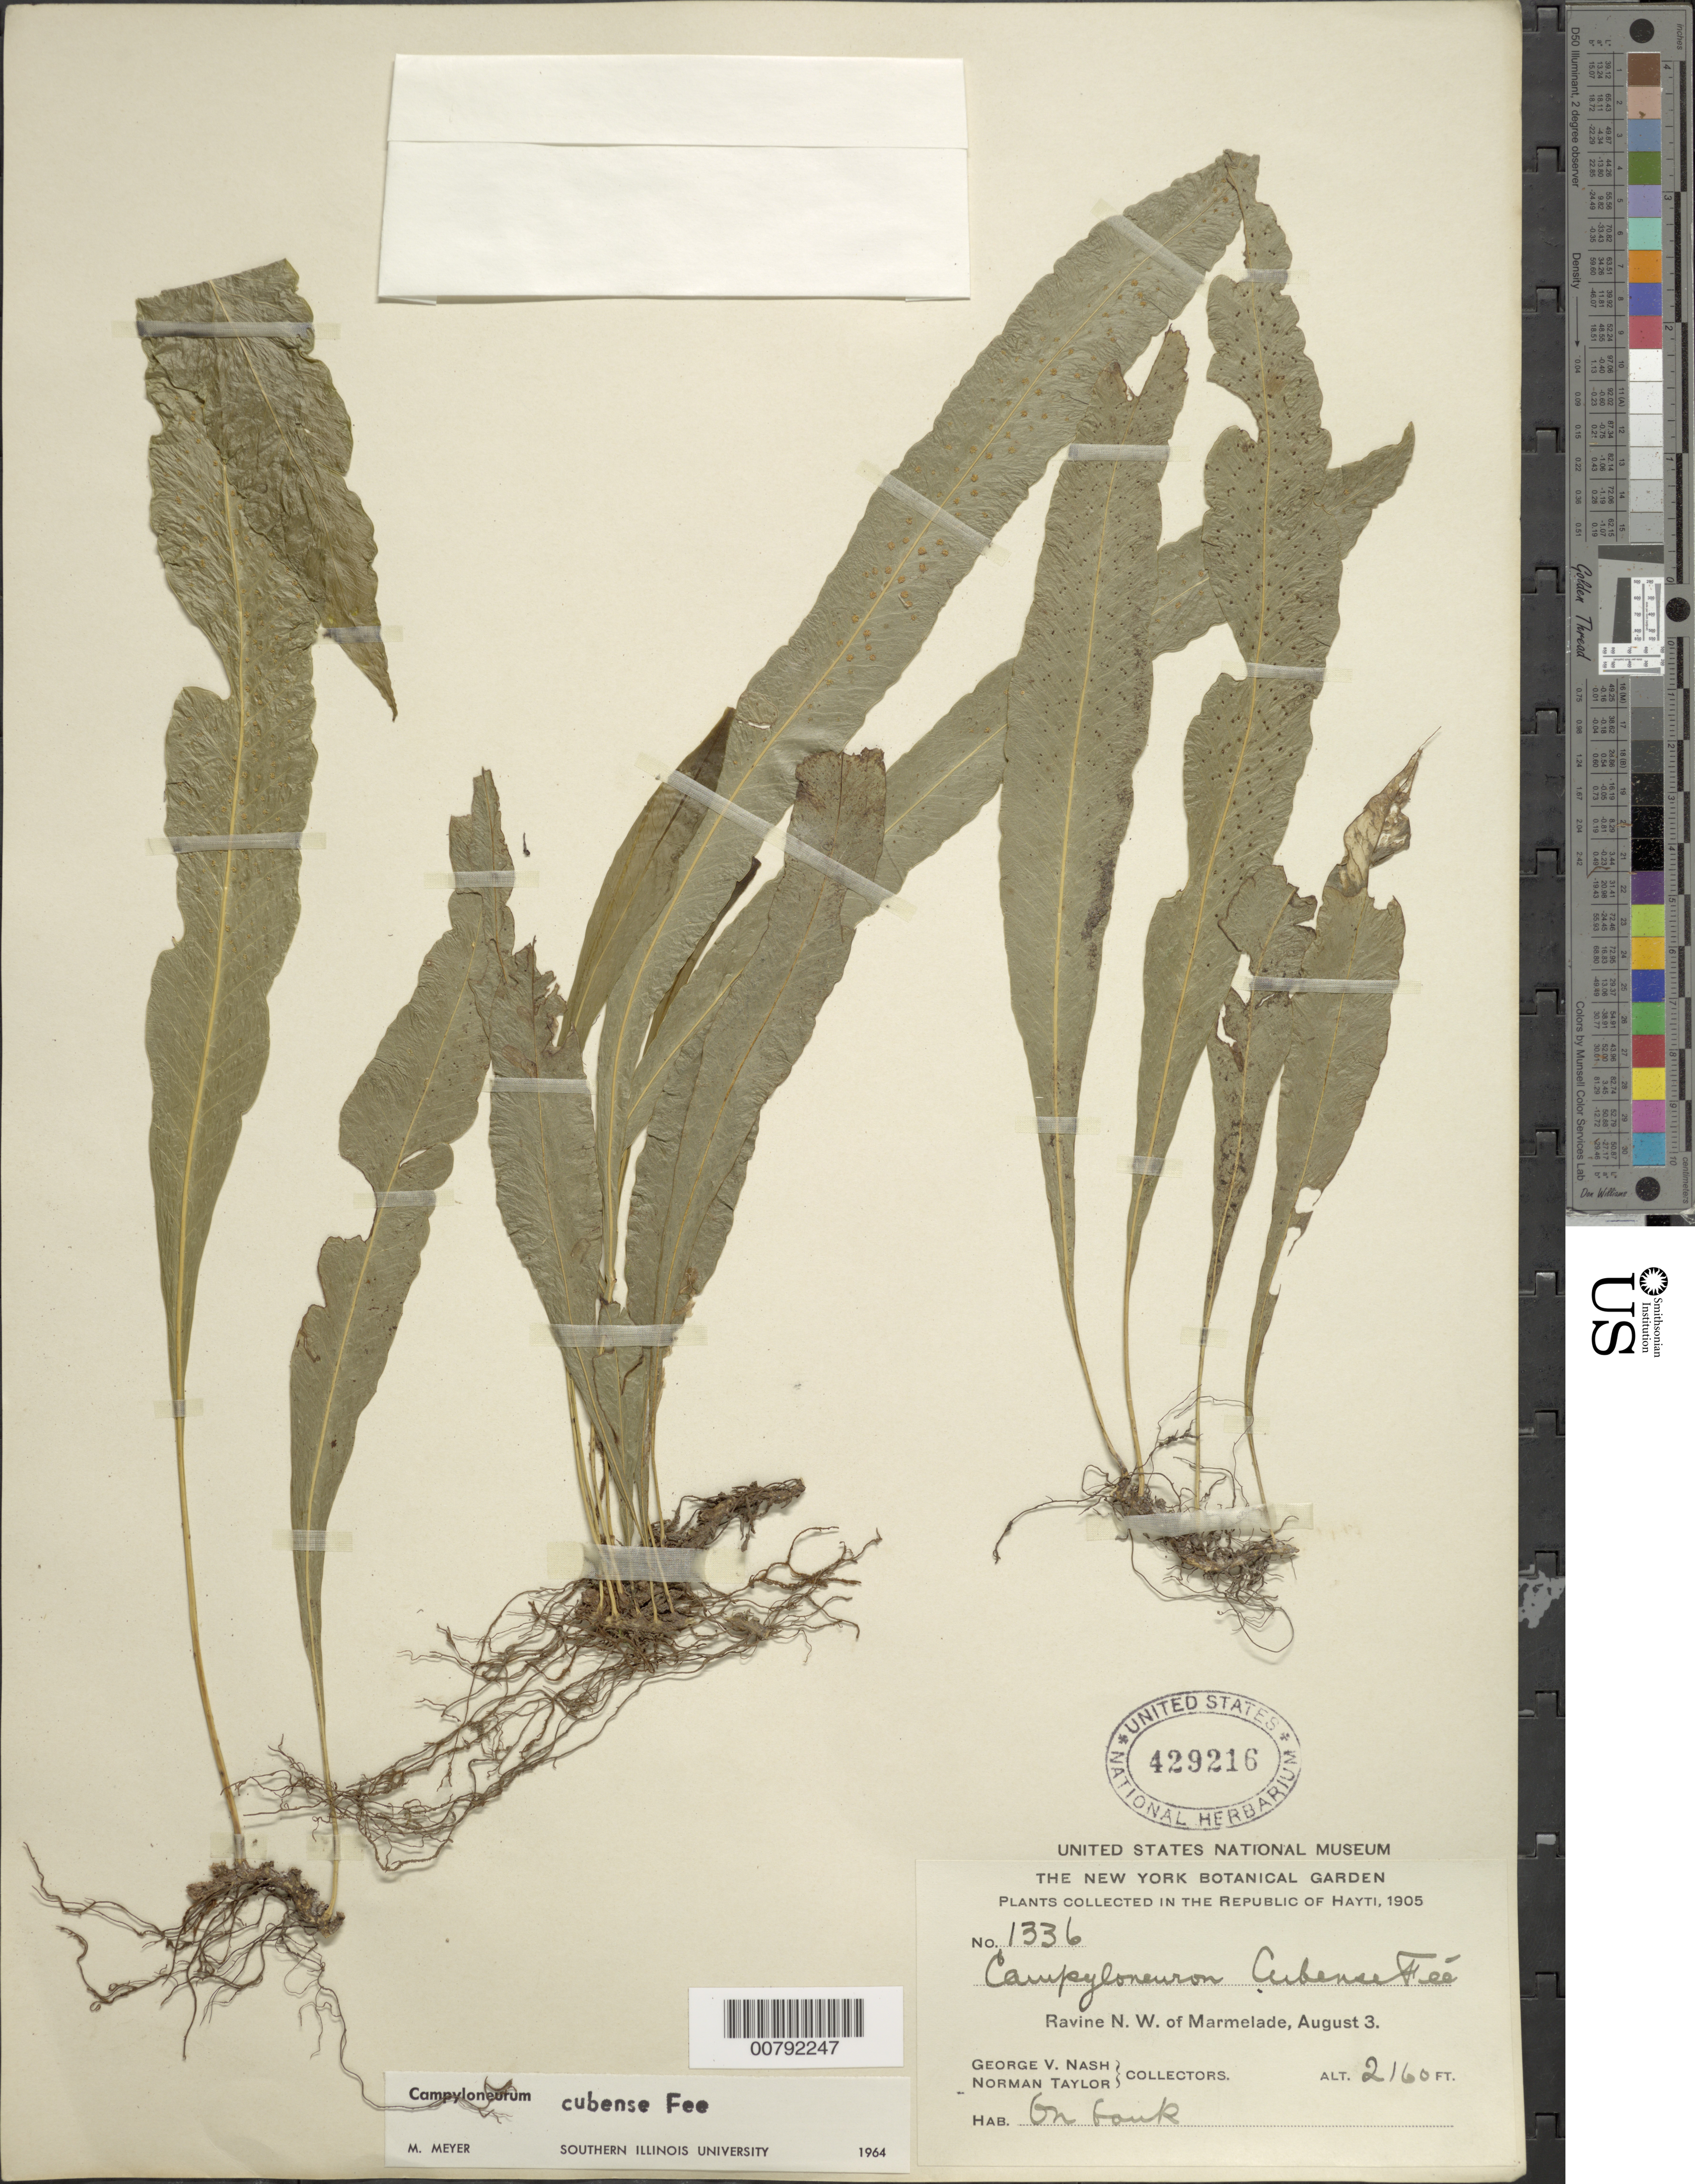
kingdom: Plantae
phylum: Tracheophyta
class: Polypodiopsida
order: Polypodiales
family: Polypodiaceae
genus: Campyloneurum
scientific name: Campyloneurum vexatum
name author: Ching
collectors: G. V. Nash & N. Taylor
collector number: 1336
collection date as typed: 03 Aug 1905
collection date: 1905-08-03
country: Haiti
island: Hispaniola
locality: Marmelade, NW of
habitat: Ravine, on bank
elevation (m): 658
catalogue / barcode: US 429216